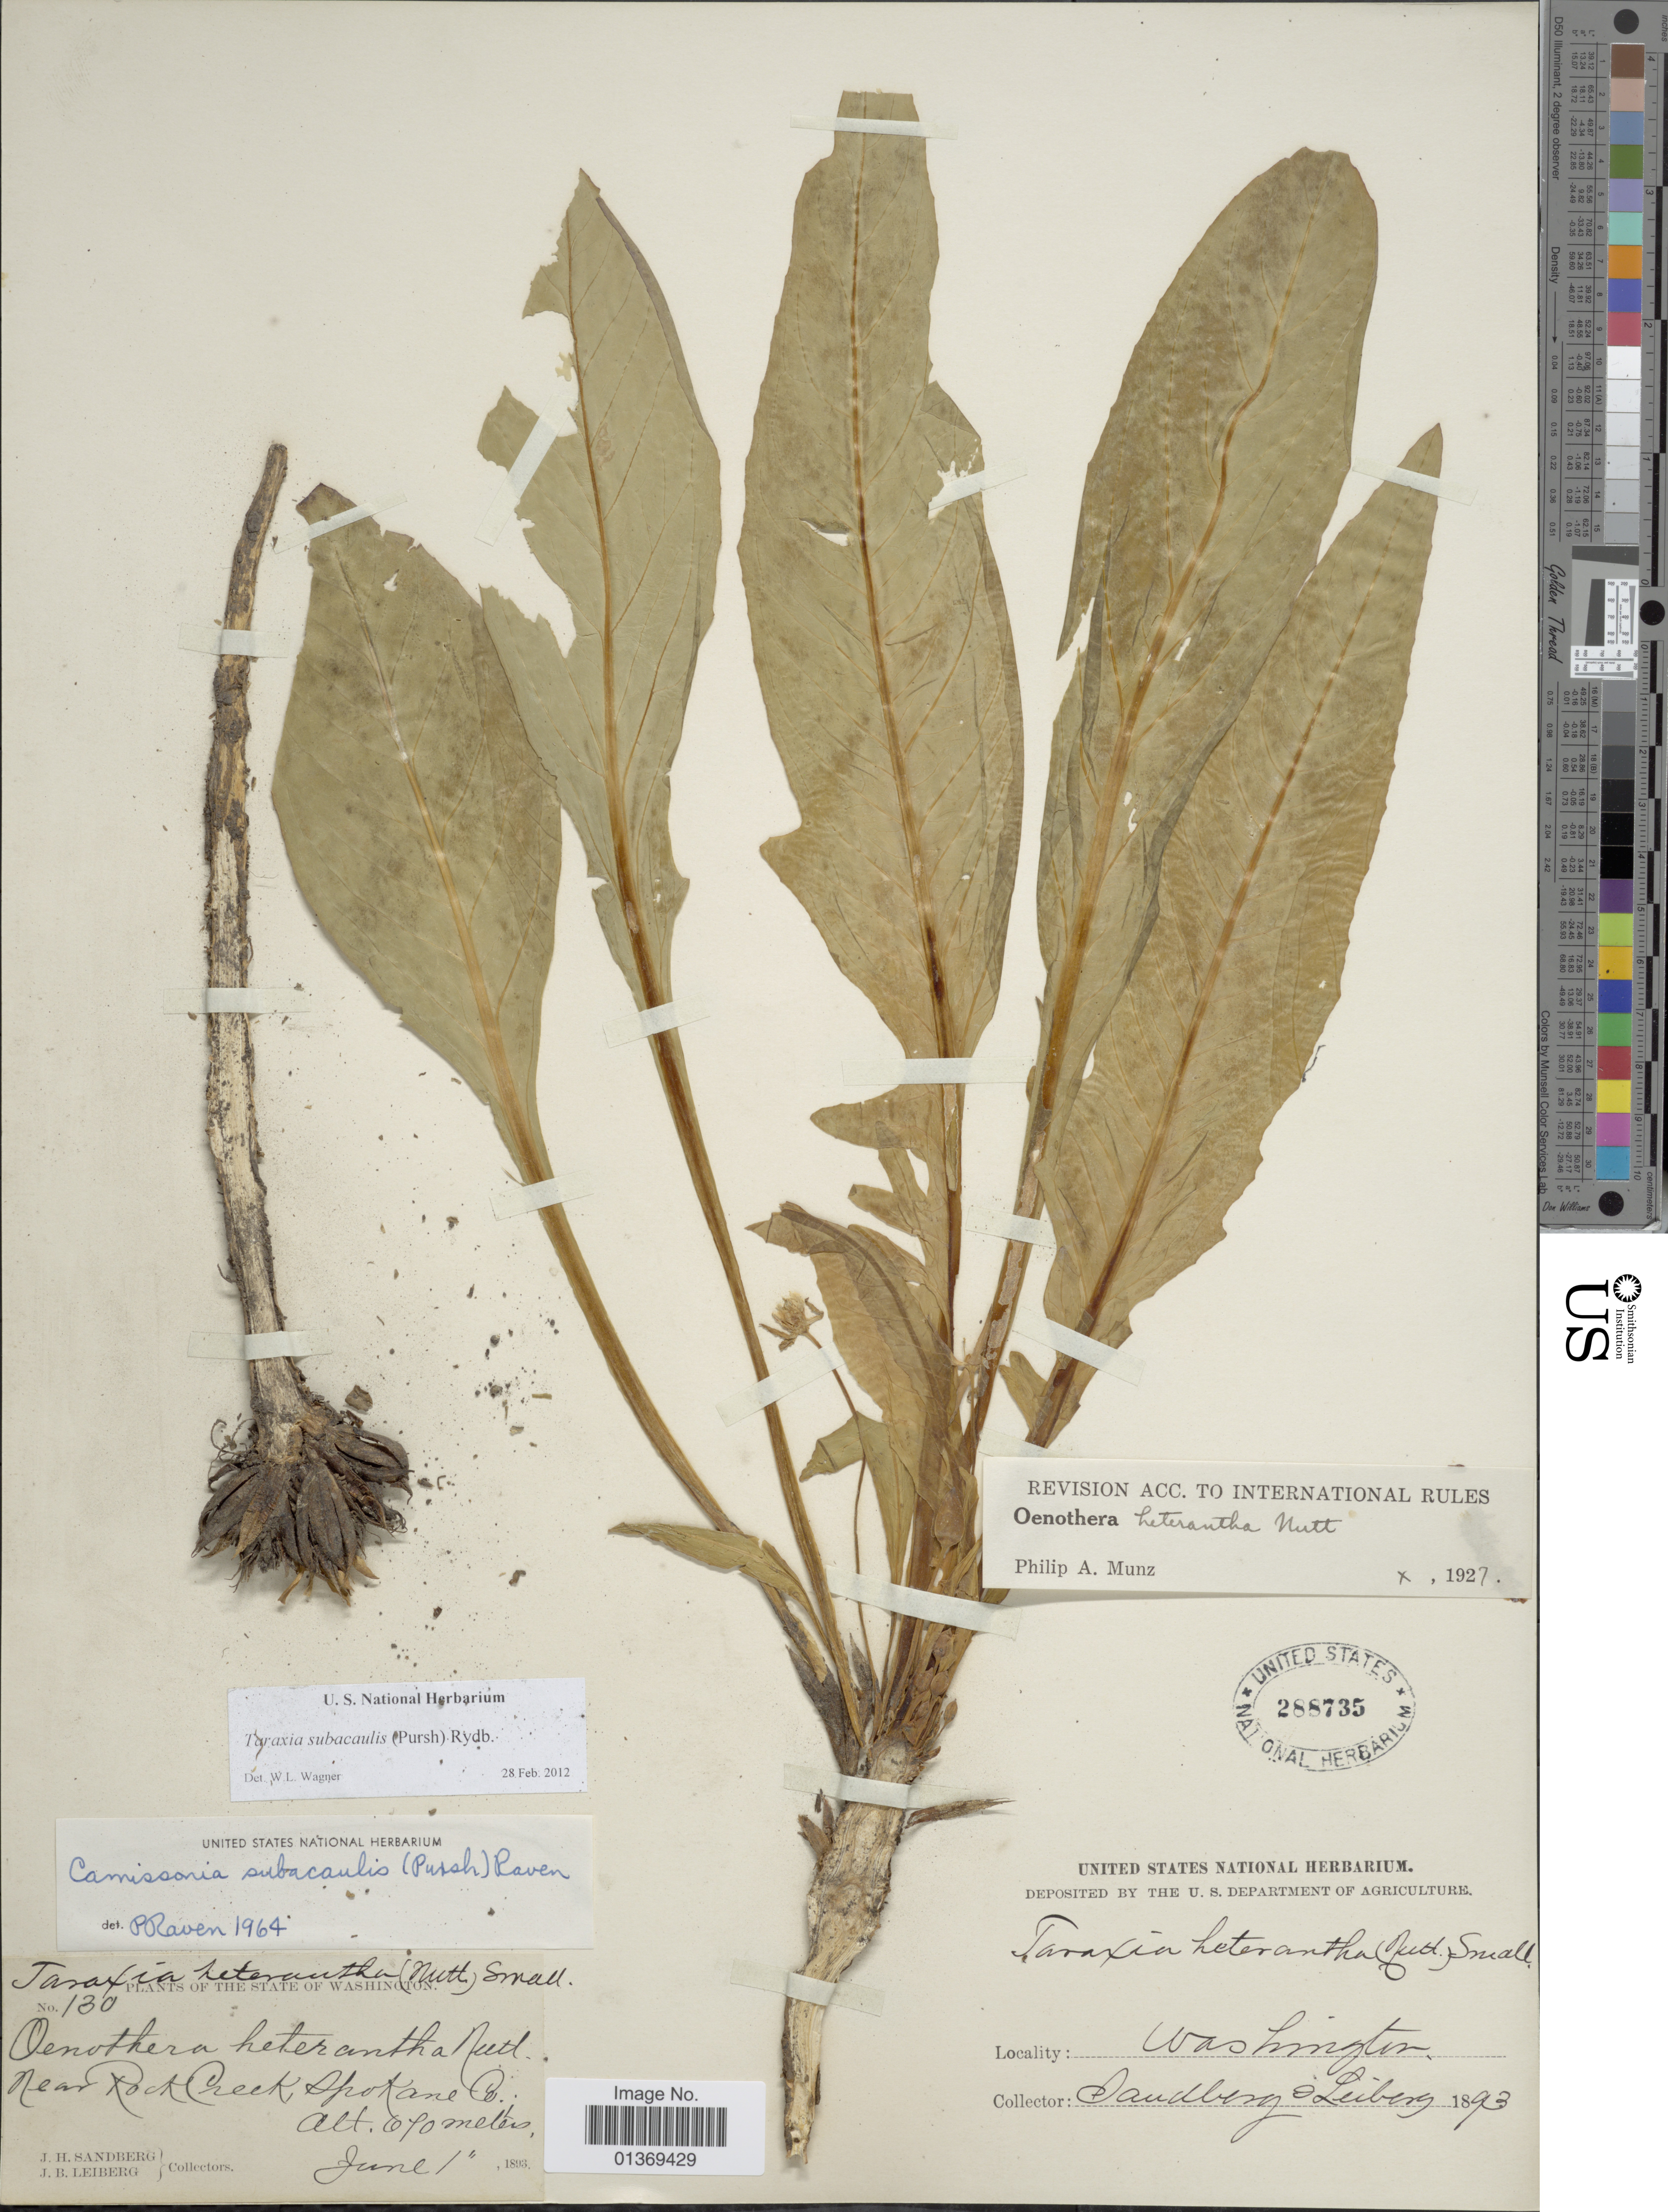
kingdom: Plantae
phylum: Tracheophyta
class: Magnoliopsida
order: Myrtales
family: Onagraceae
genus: Taraxia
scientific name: Taraxia subacaulis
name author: (Pursh) Rydb.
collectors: J. H. Sandberg & J. B. Leiberg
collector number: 130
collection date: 1893-06-01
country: United States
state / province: Washington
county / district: Spokane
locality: Near Rock Creek Spokane Co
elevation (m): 670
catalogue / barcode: US 288735